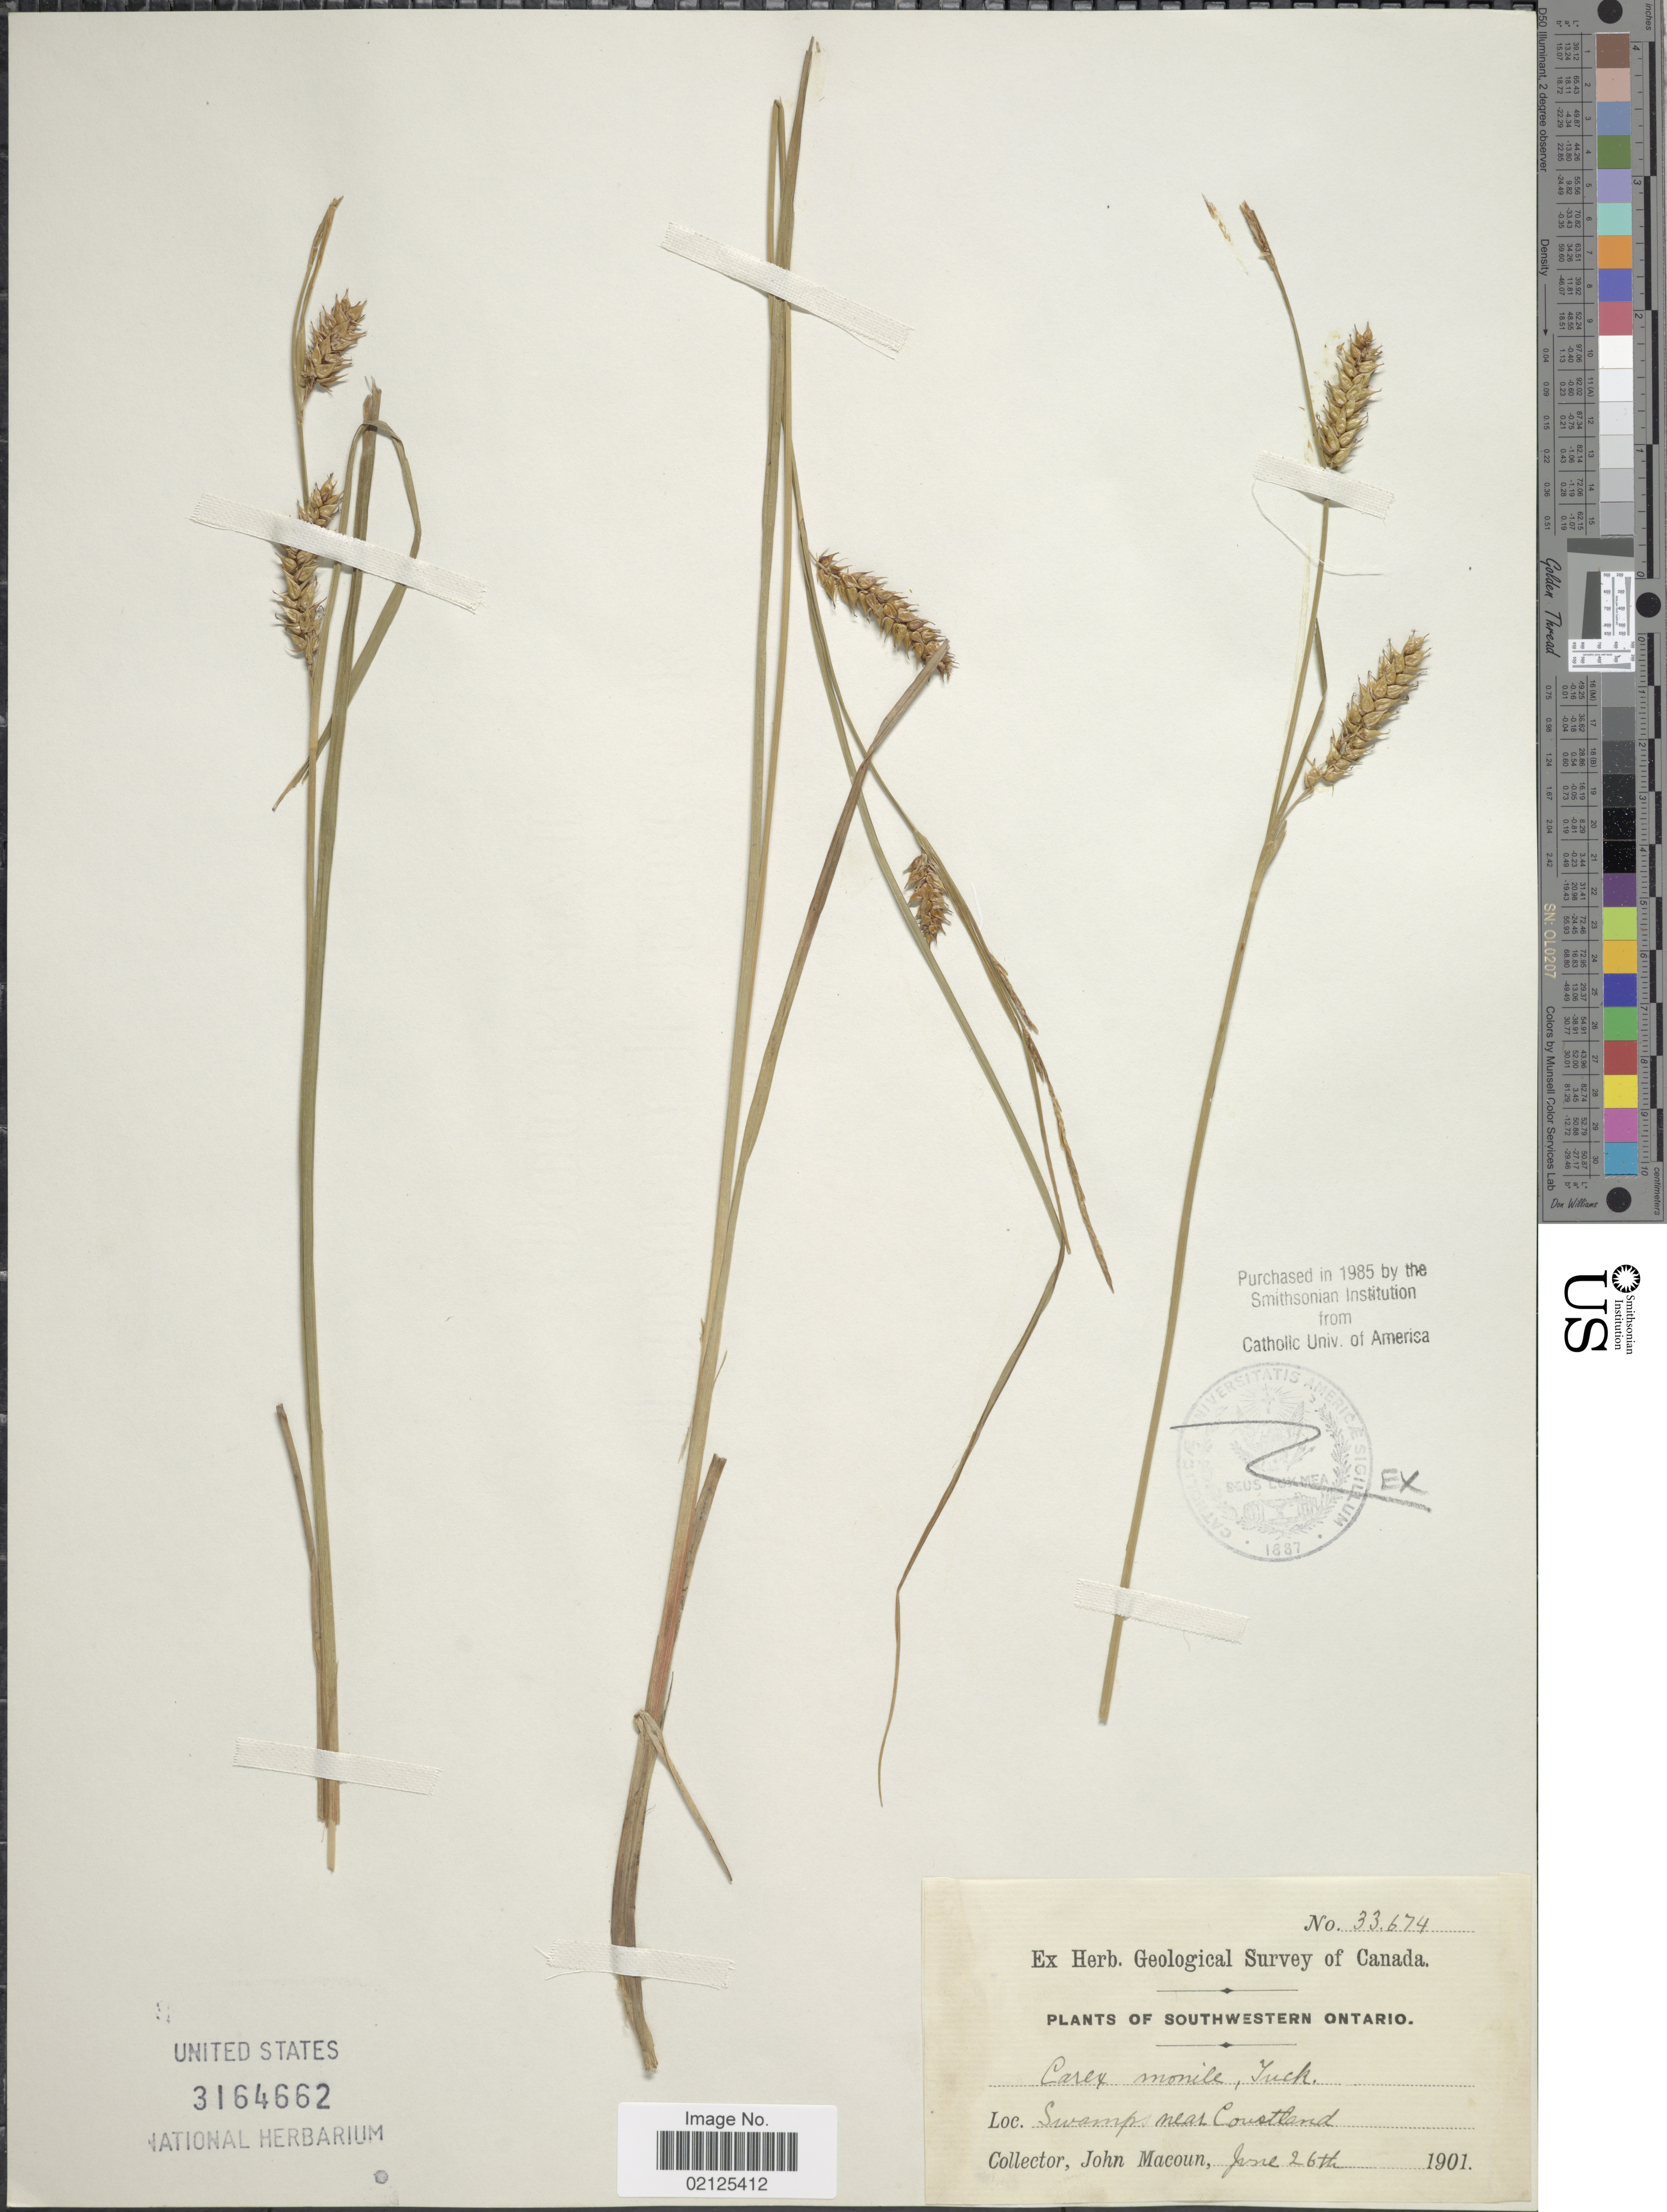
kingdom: Plantae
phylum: Tracheophyta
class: Liliopsida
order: Poales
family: Cyperaceae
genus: Carex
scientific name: Carex vesicaria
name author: L.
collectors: J. Macoun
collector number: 33674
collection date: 1901-06-26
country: Canada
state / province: Ontario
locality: Southwestern Ontario, Swamp near Coustland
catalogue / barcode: US 3164662